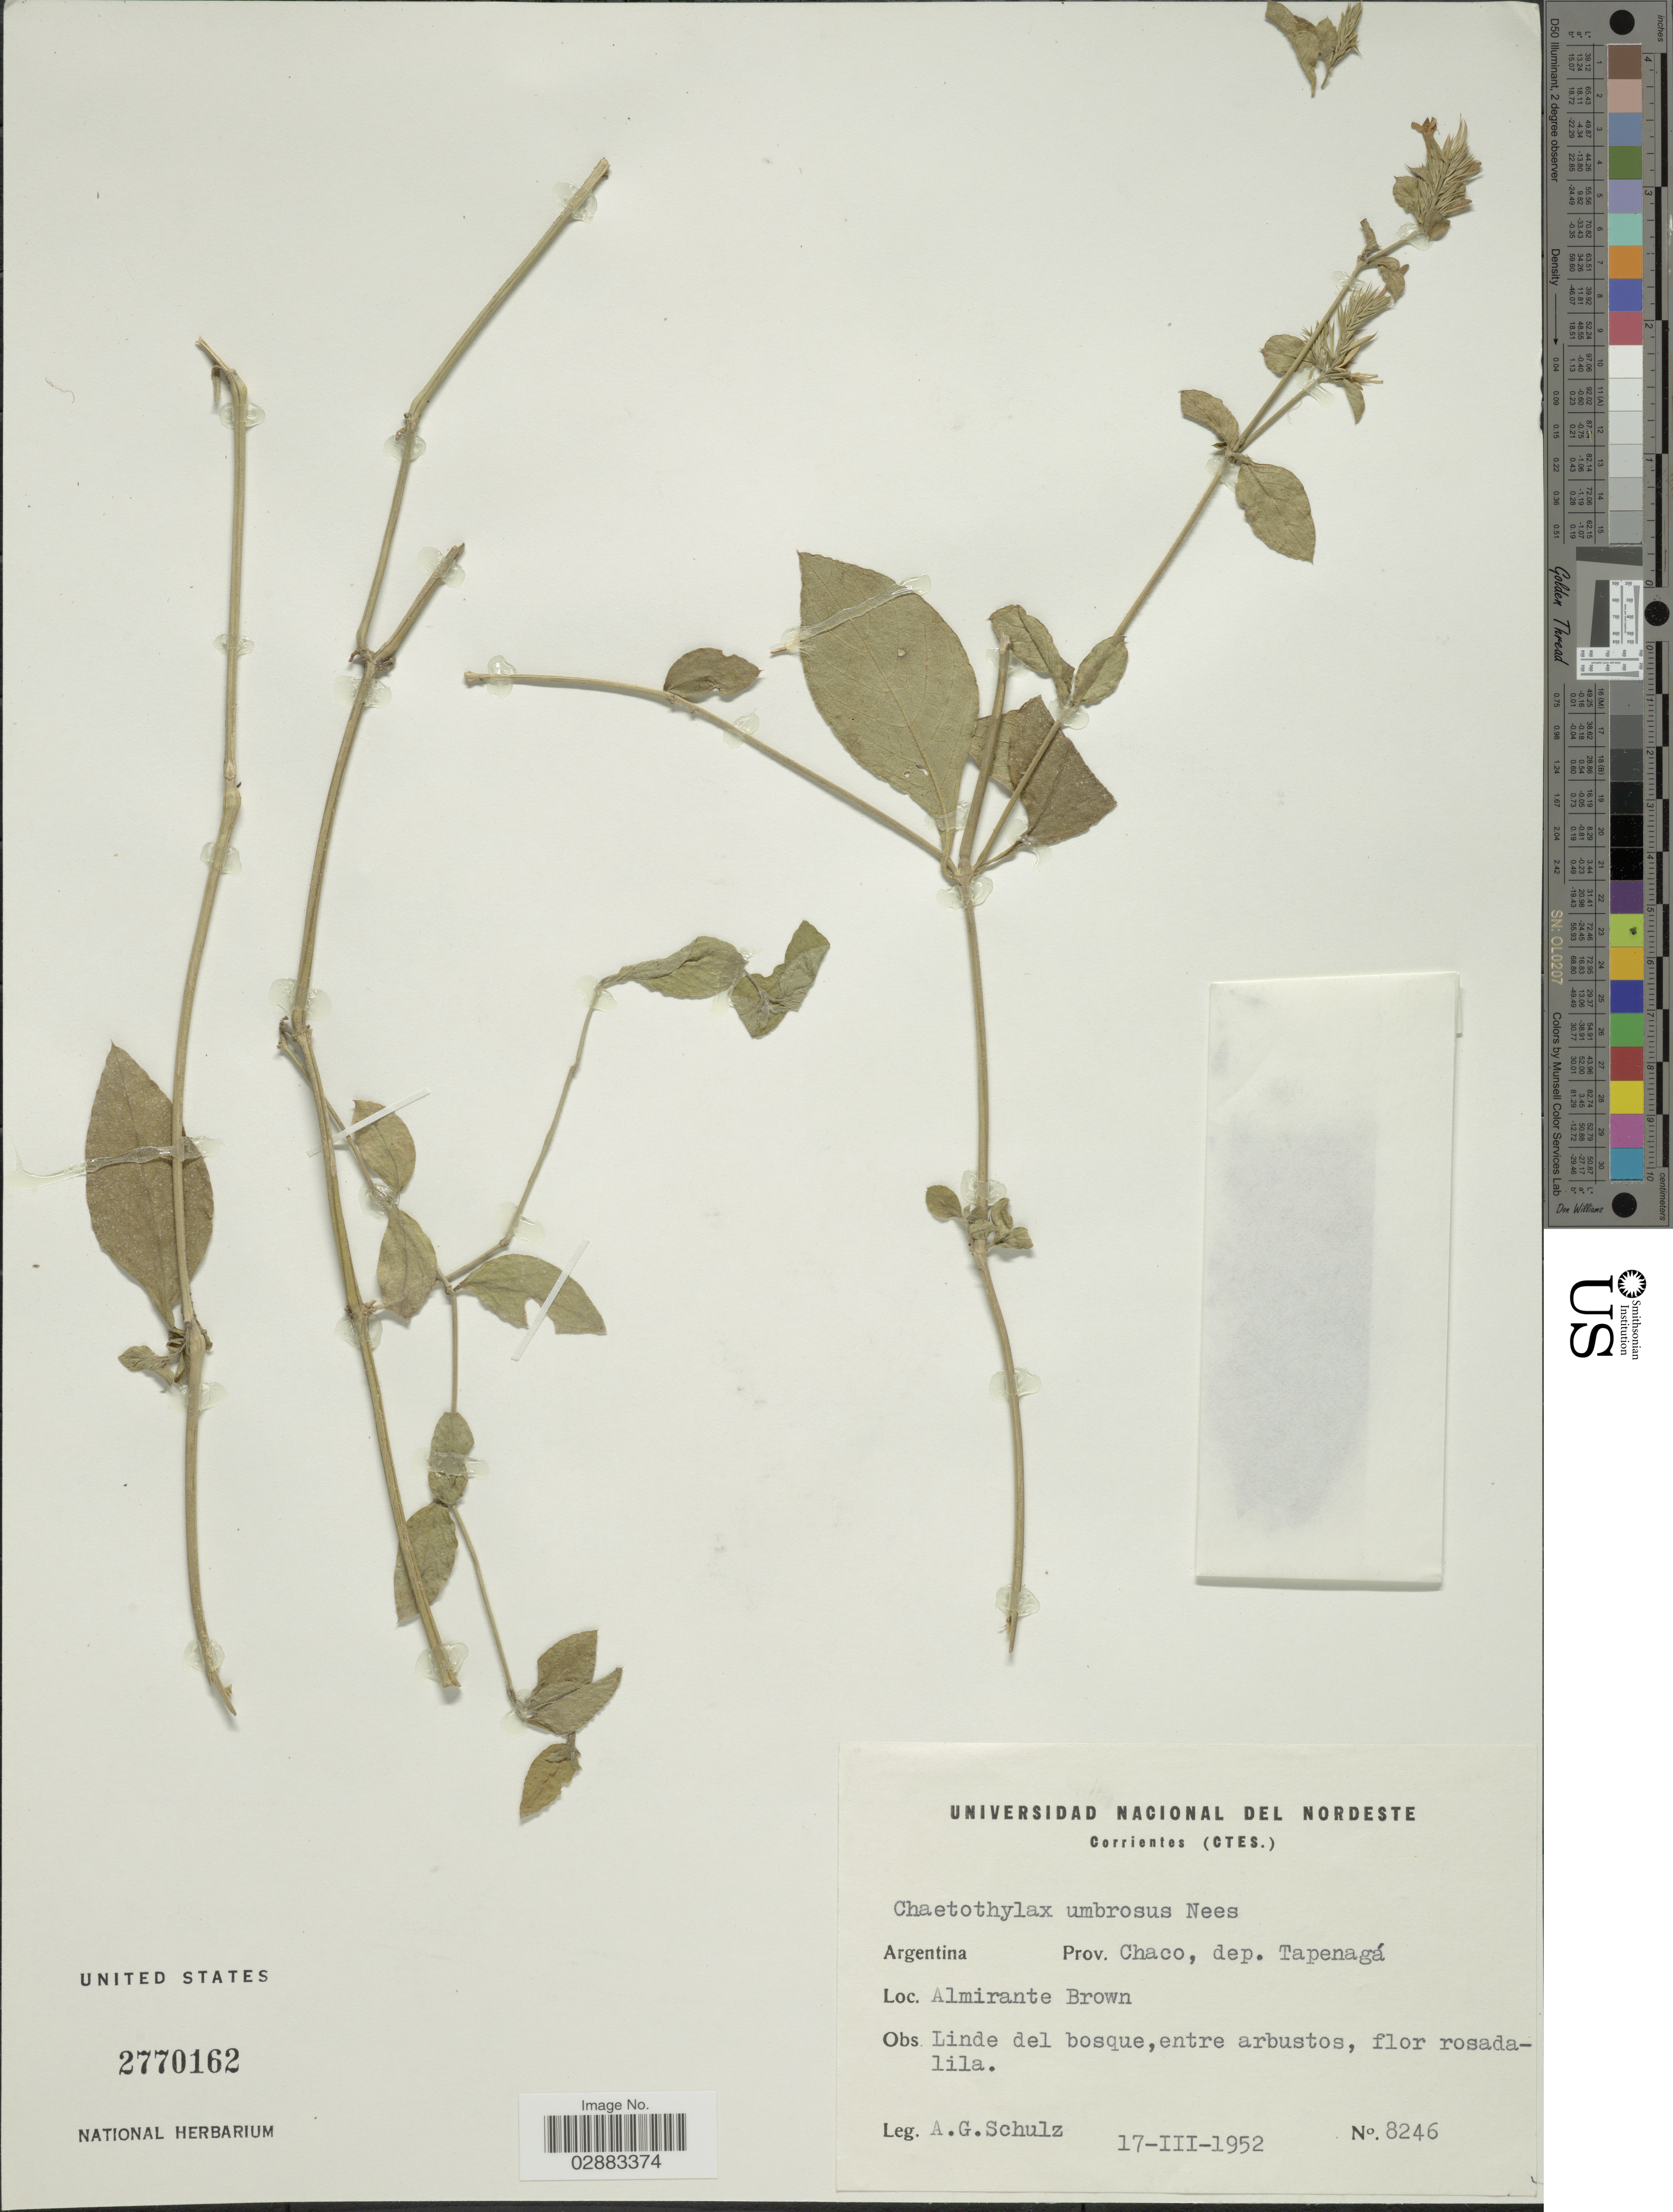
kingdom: Plantae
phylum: Tracheophyta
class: Magnoliopsida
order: Lamiales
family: Acanthaceae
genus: Justicia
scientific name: Justicia goudotii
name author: V.A.W. Graham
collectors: A. G. Schulz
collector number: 8246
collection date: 1952-03-17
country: Argentina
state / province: Chaco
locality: Dep. Tapenagá. Almirante Brown.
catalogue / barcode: US 2770162